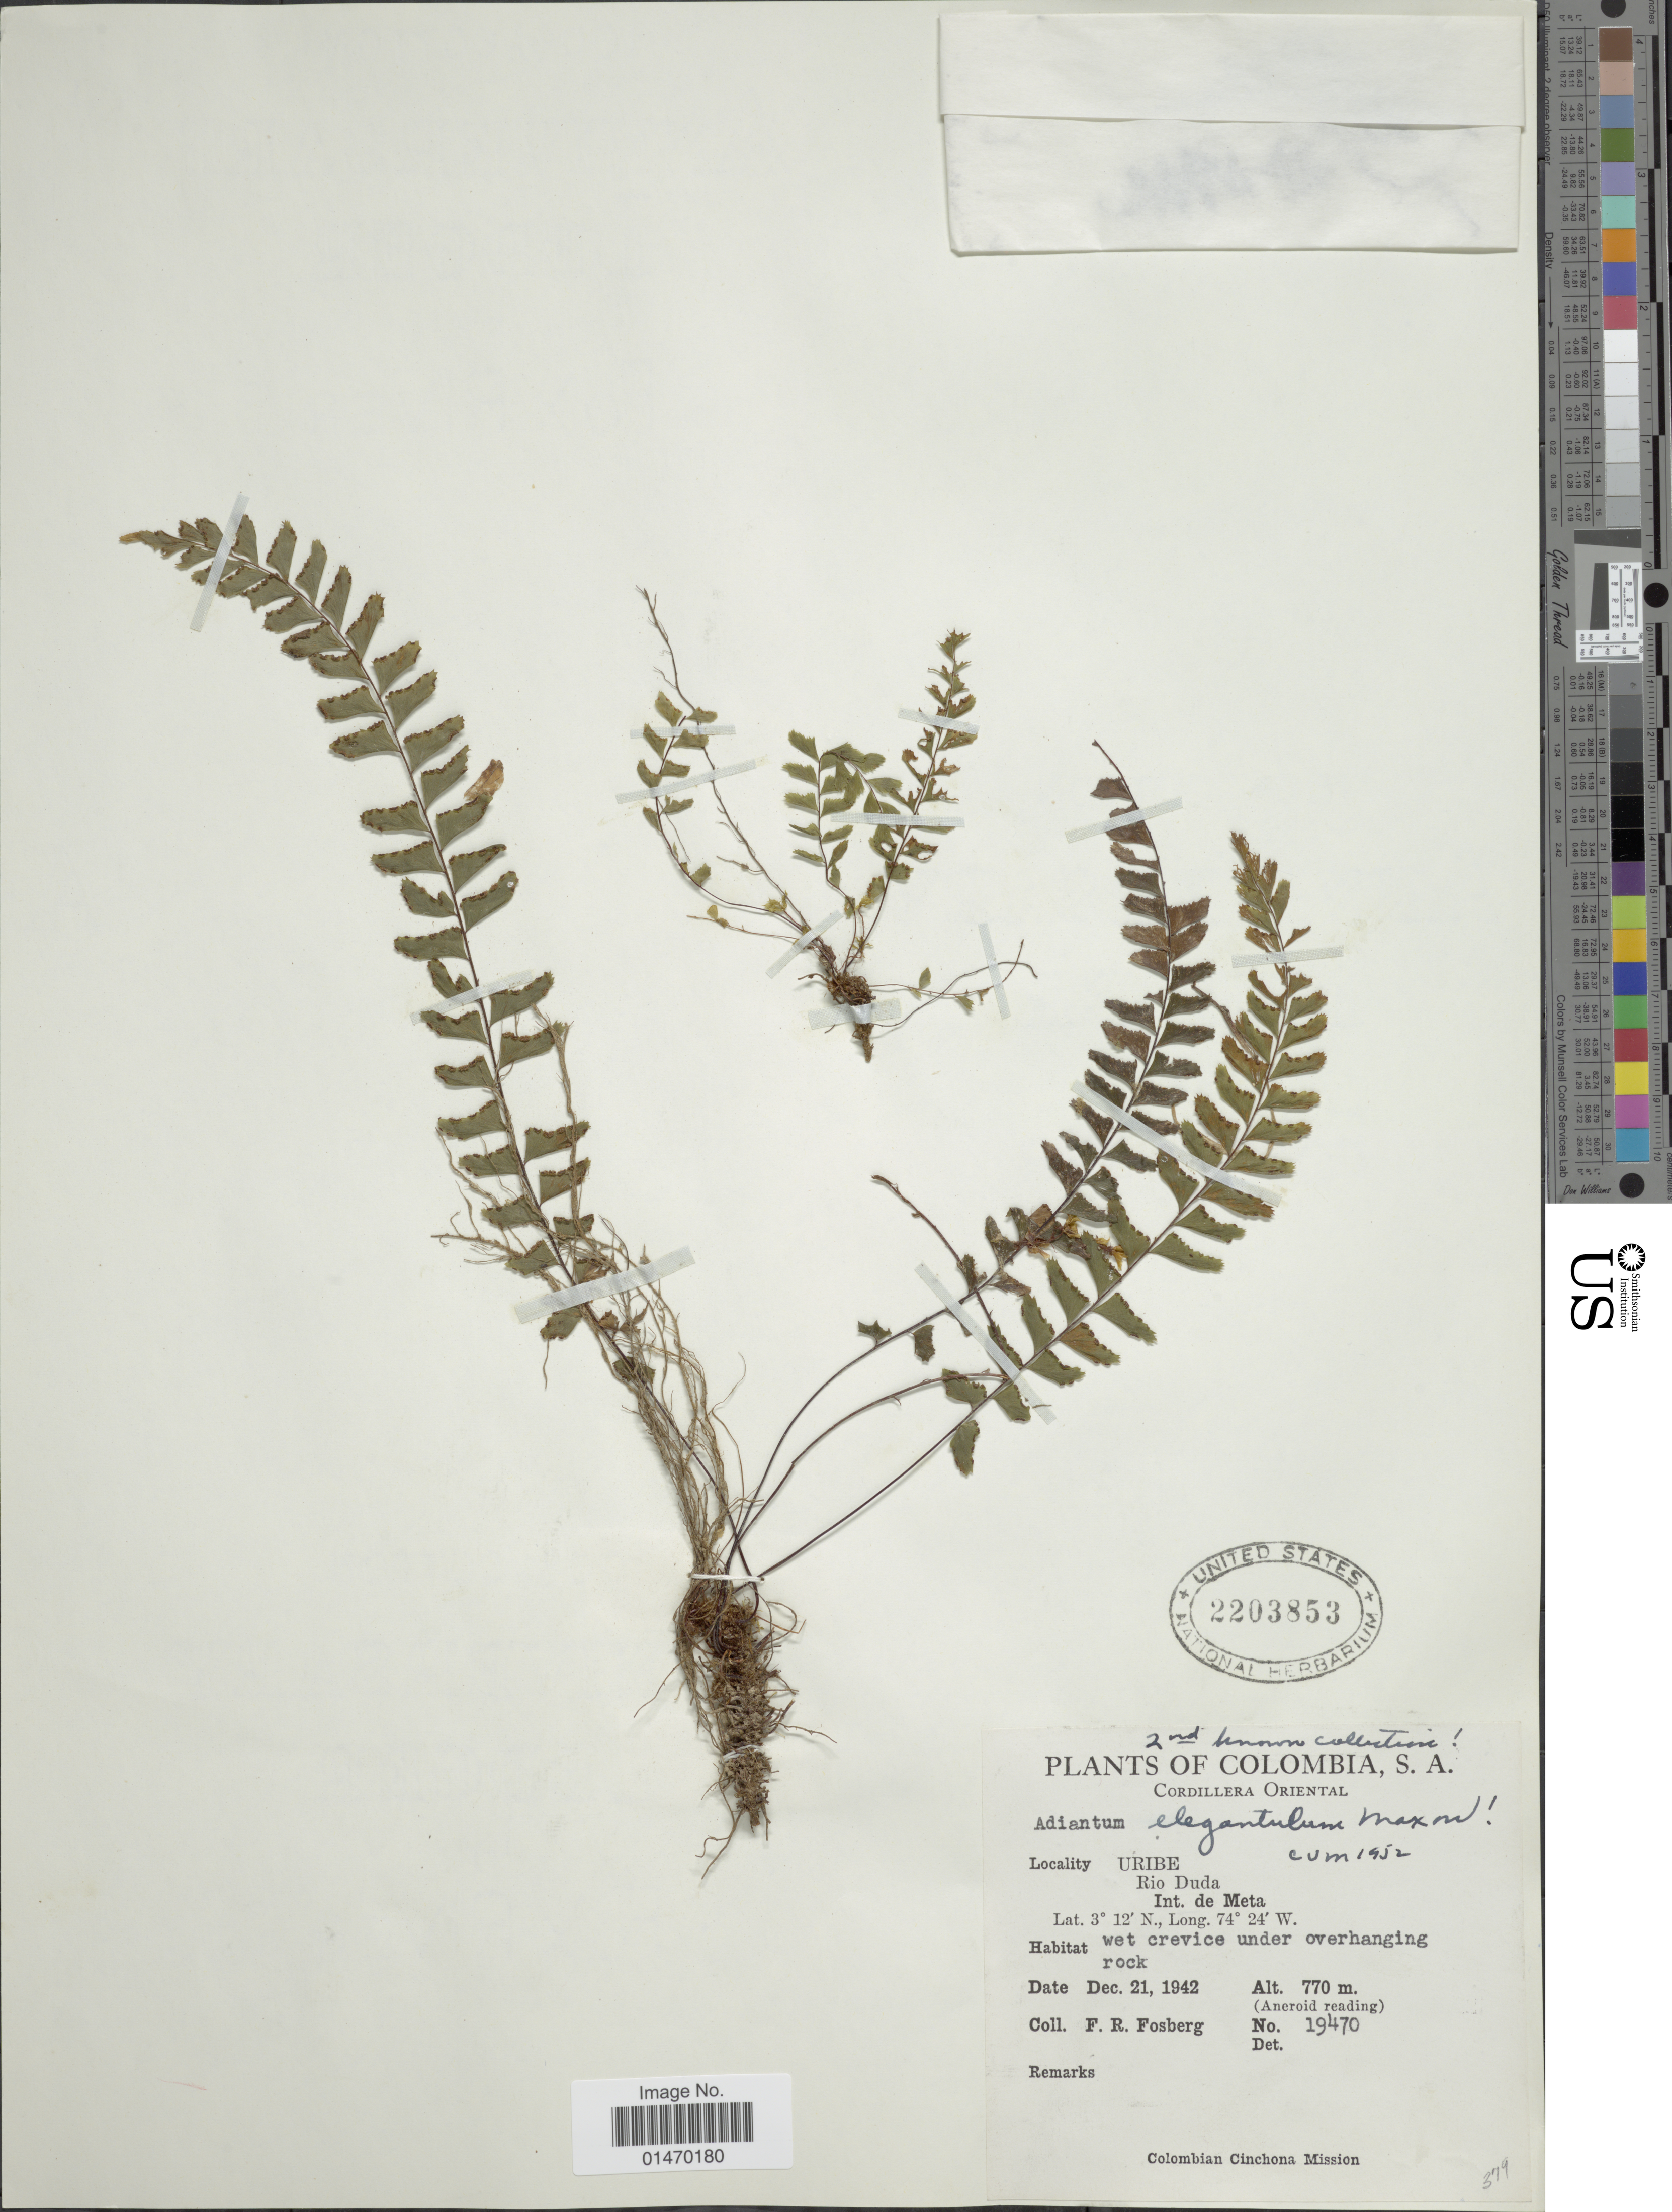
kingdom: Plantae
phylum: Tracheophyta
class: Polypodiopsida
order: Polypodiales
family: Pteridaceae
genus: Adiantum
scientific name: Adiantum elegantulum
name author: Maxon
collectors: F. R. Fosberg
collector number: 19470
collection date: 1942-12-21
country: Colombia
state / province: Meta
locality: Cordillera Oriental, Uribe, Rio Duda.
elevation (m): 770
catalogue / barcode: US 2203853